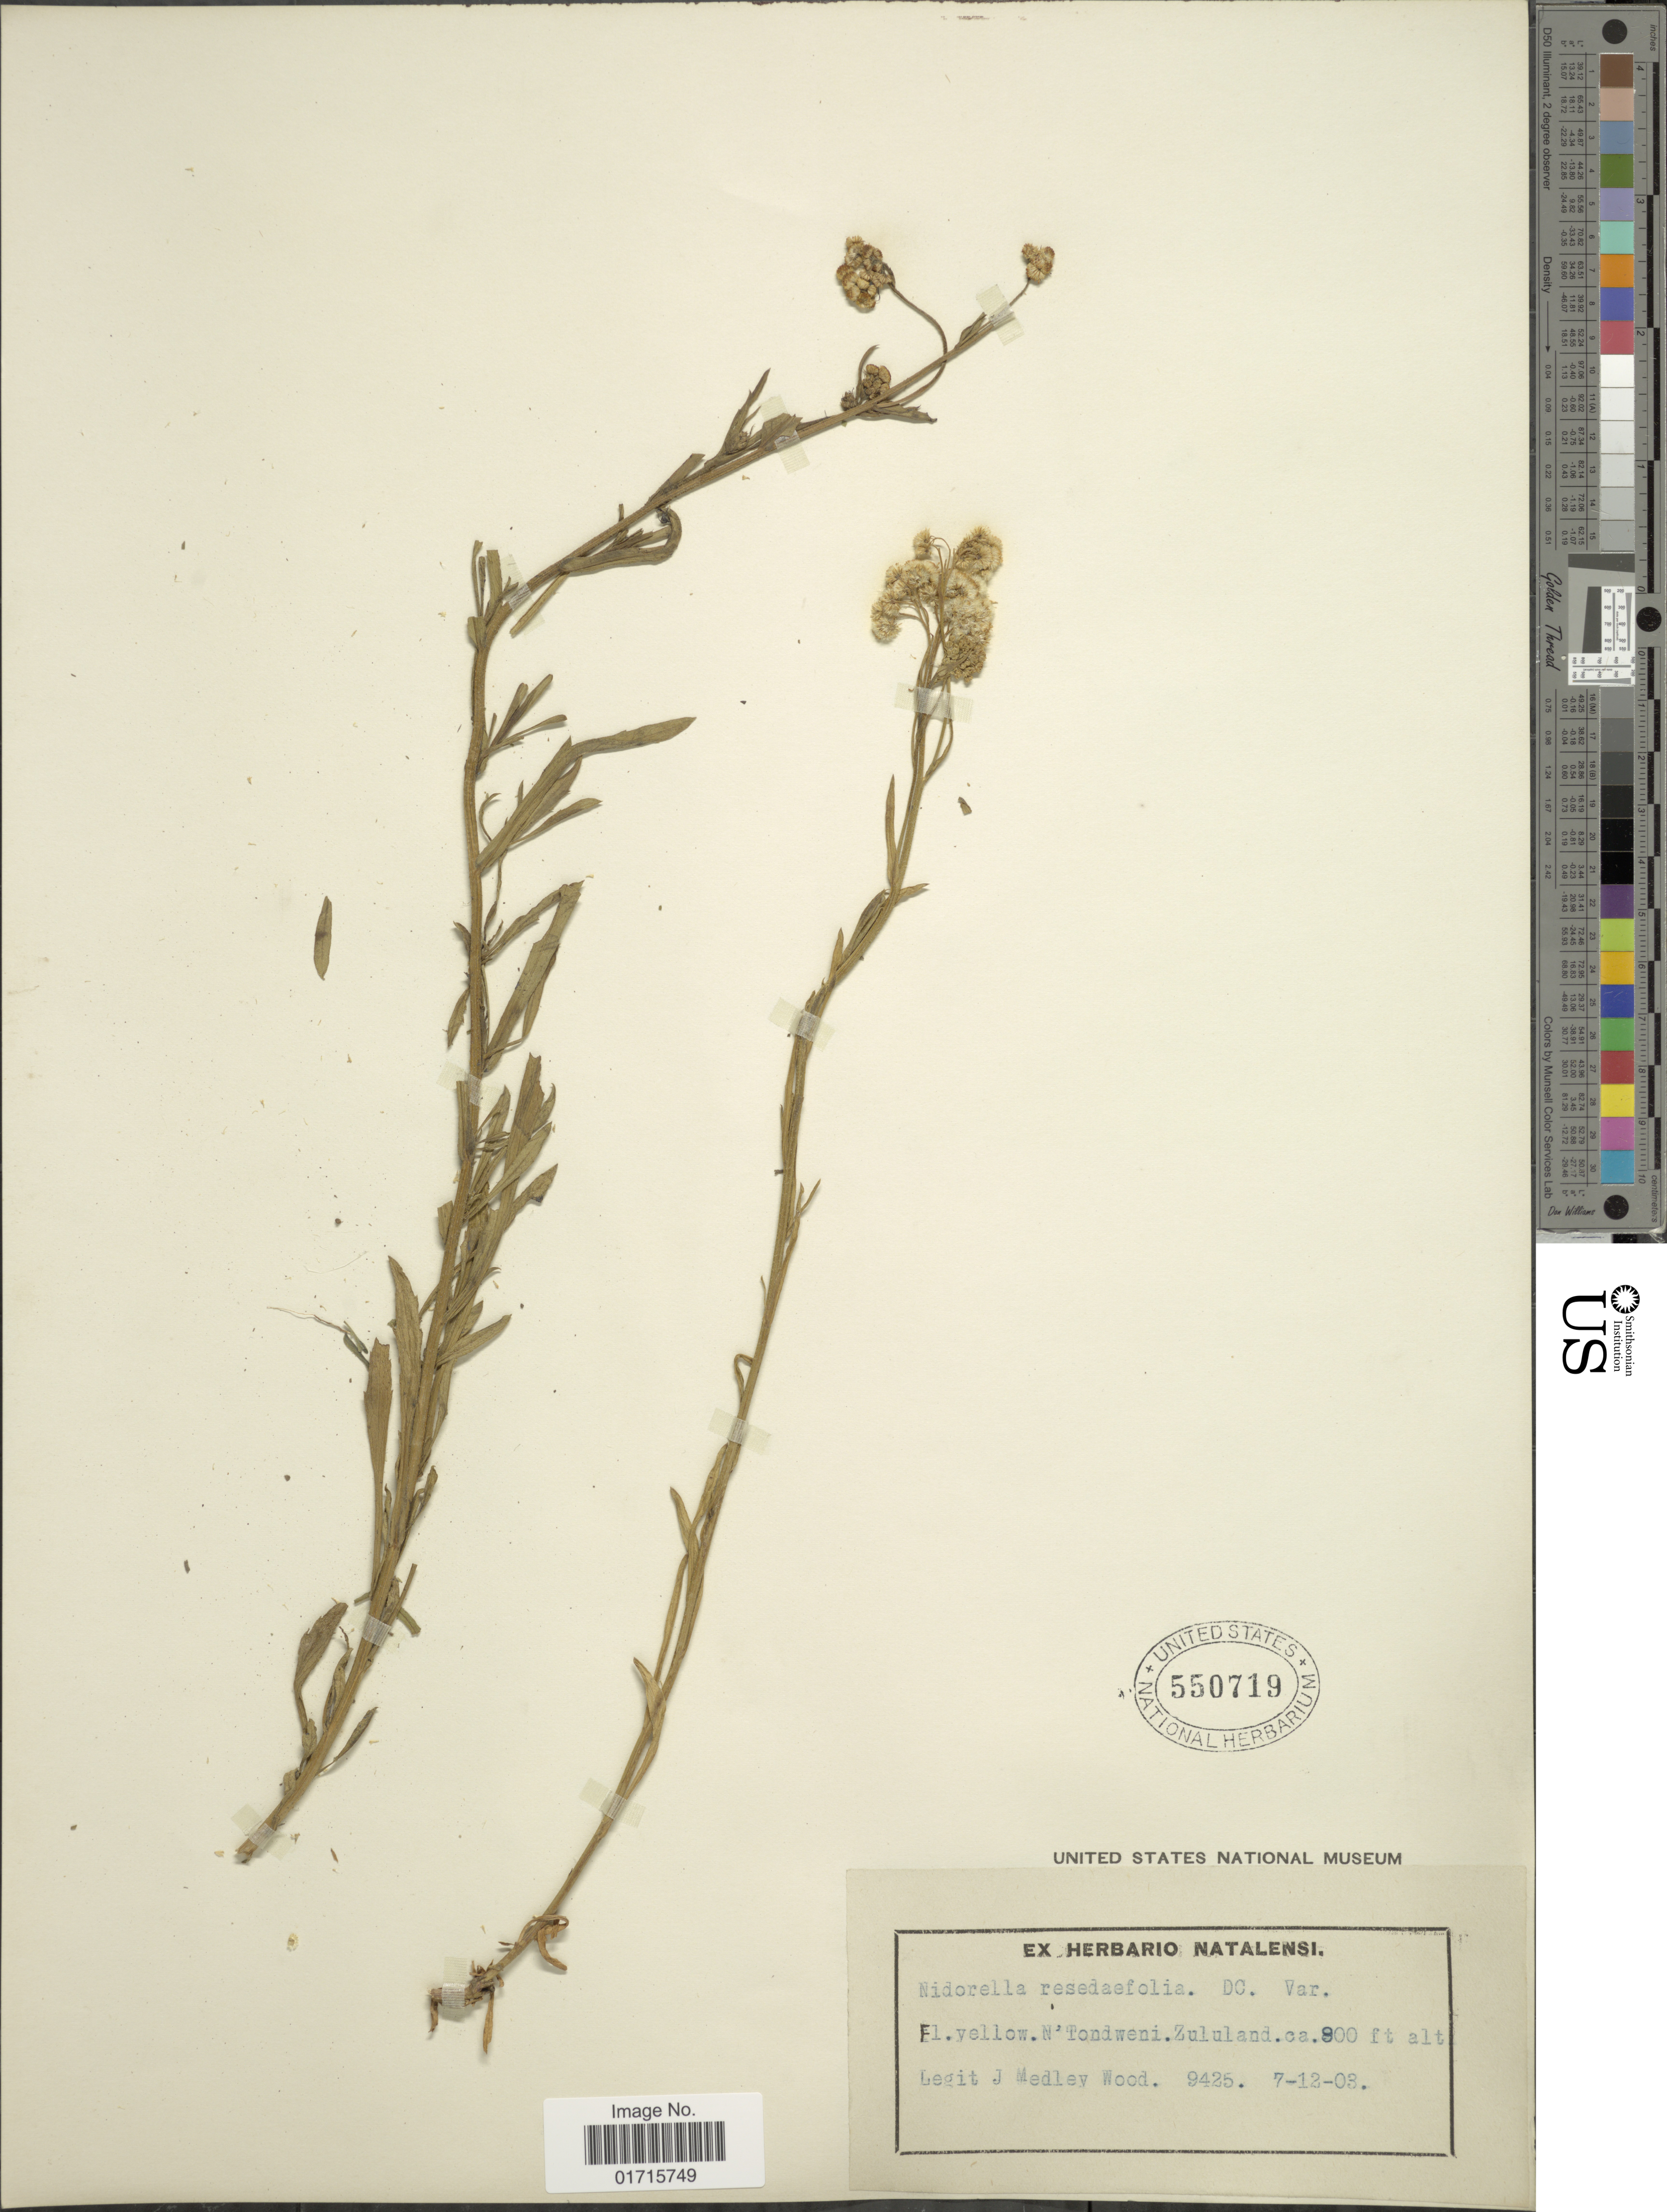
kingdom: Plantae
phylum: Tracheophyta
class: Magnoliopsida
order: Asterales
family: Asteraceae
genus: Nidorella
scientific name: Nidorella resedifolia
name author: DC.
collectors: J. M. Wood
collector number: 9425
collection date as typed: Transcribed d/m/y: 7/12/3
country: South Africa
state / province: KwaZulu-Natal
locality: Natalensi. N'Tondweni. Zululand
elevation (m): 244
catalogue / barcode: US 550719